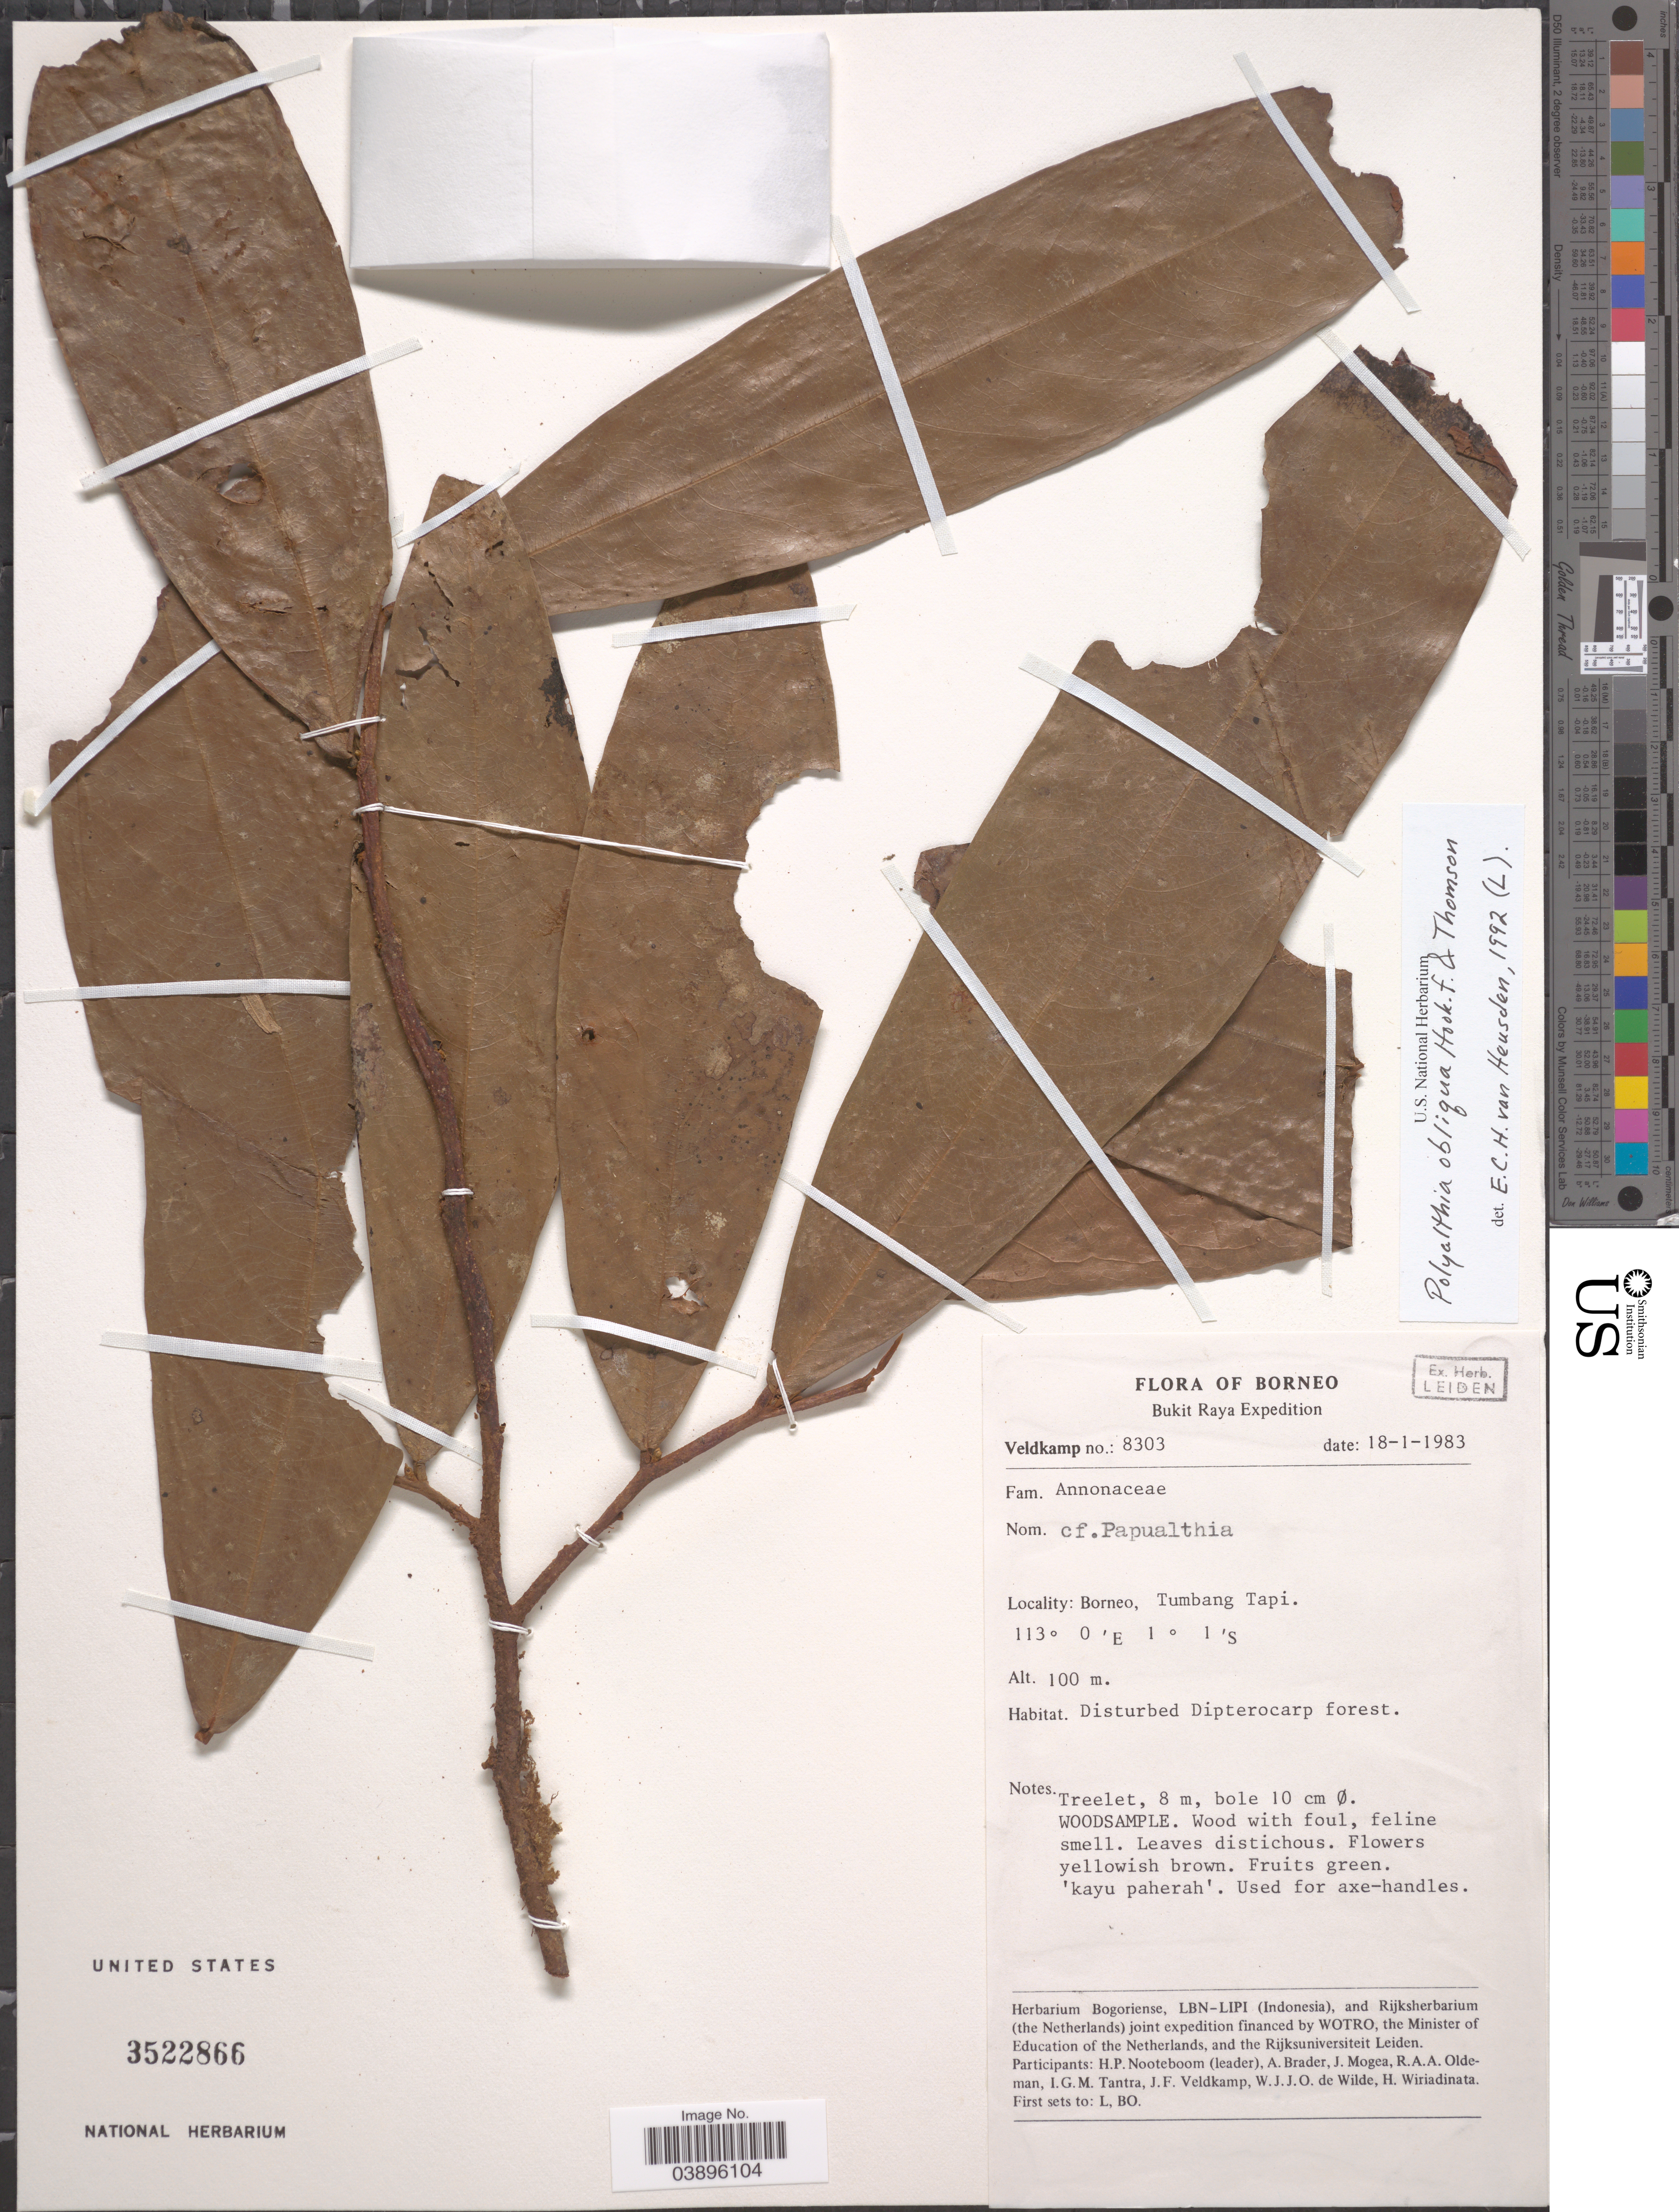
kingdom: Plantae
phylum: Tracheophyta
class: Magnoliopsida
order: Magnoliales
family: Annonaceae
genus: Polyalthia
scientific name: Polyalthia obliqua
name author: Hook. f. & Thomson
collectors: -. Veldkamp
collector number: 8303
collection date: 1983-01-18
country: Malaysia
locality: Borneo. Tumbang Tapi.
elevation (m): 100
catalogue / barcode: US 3522866